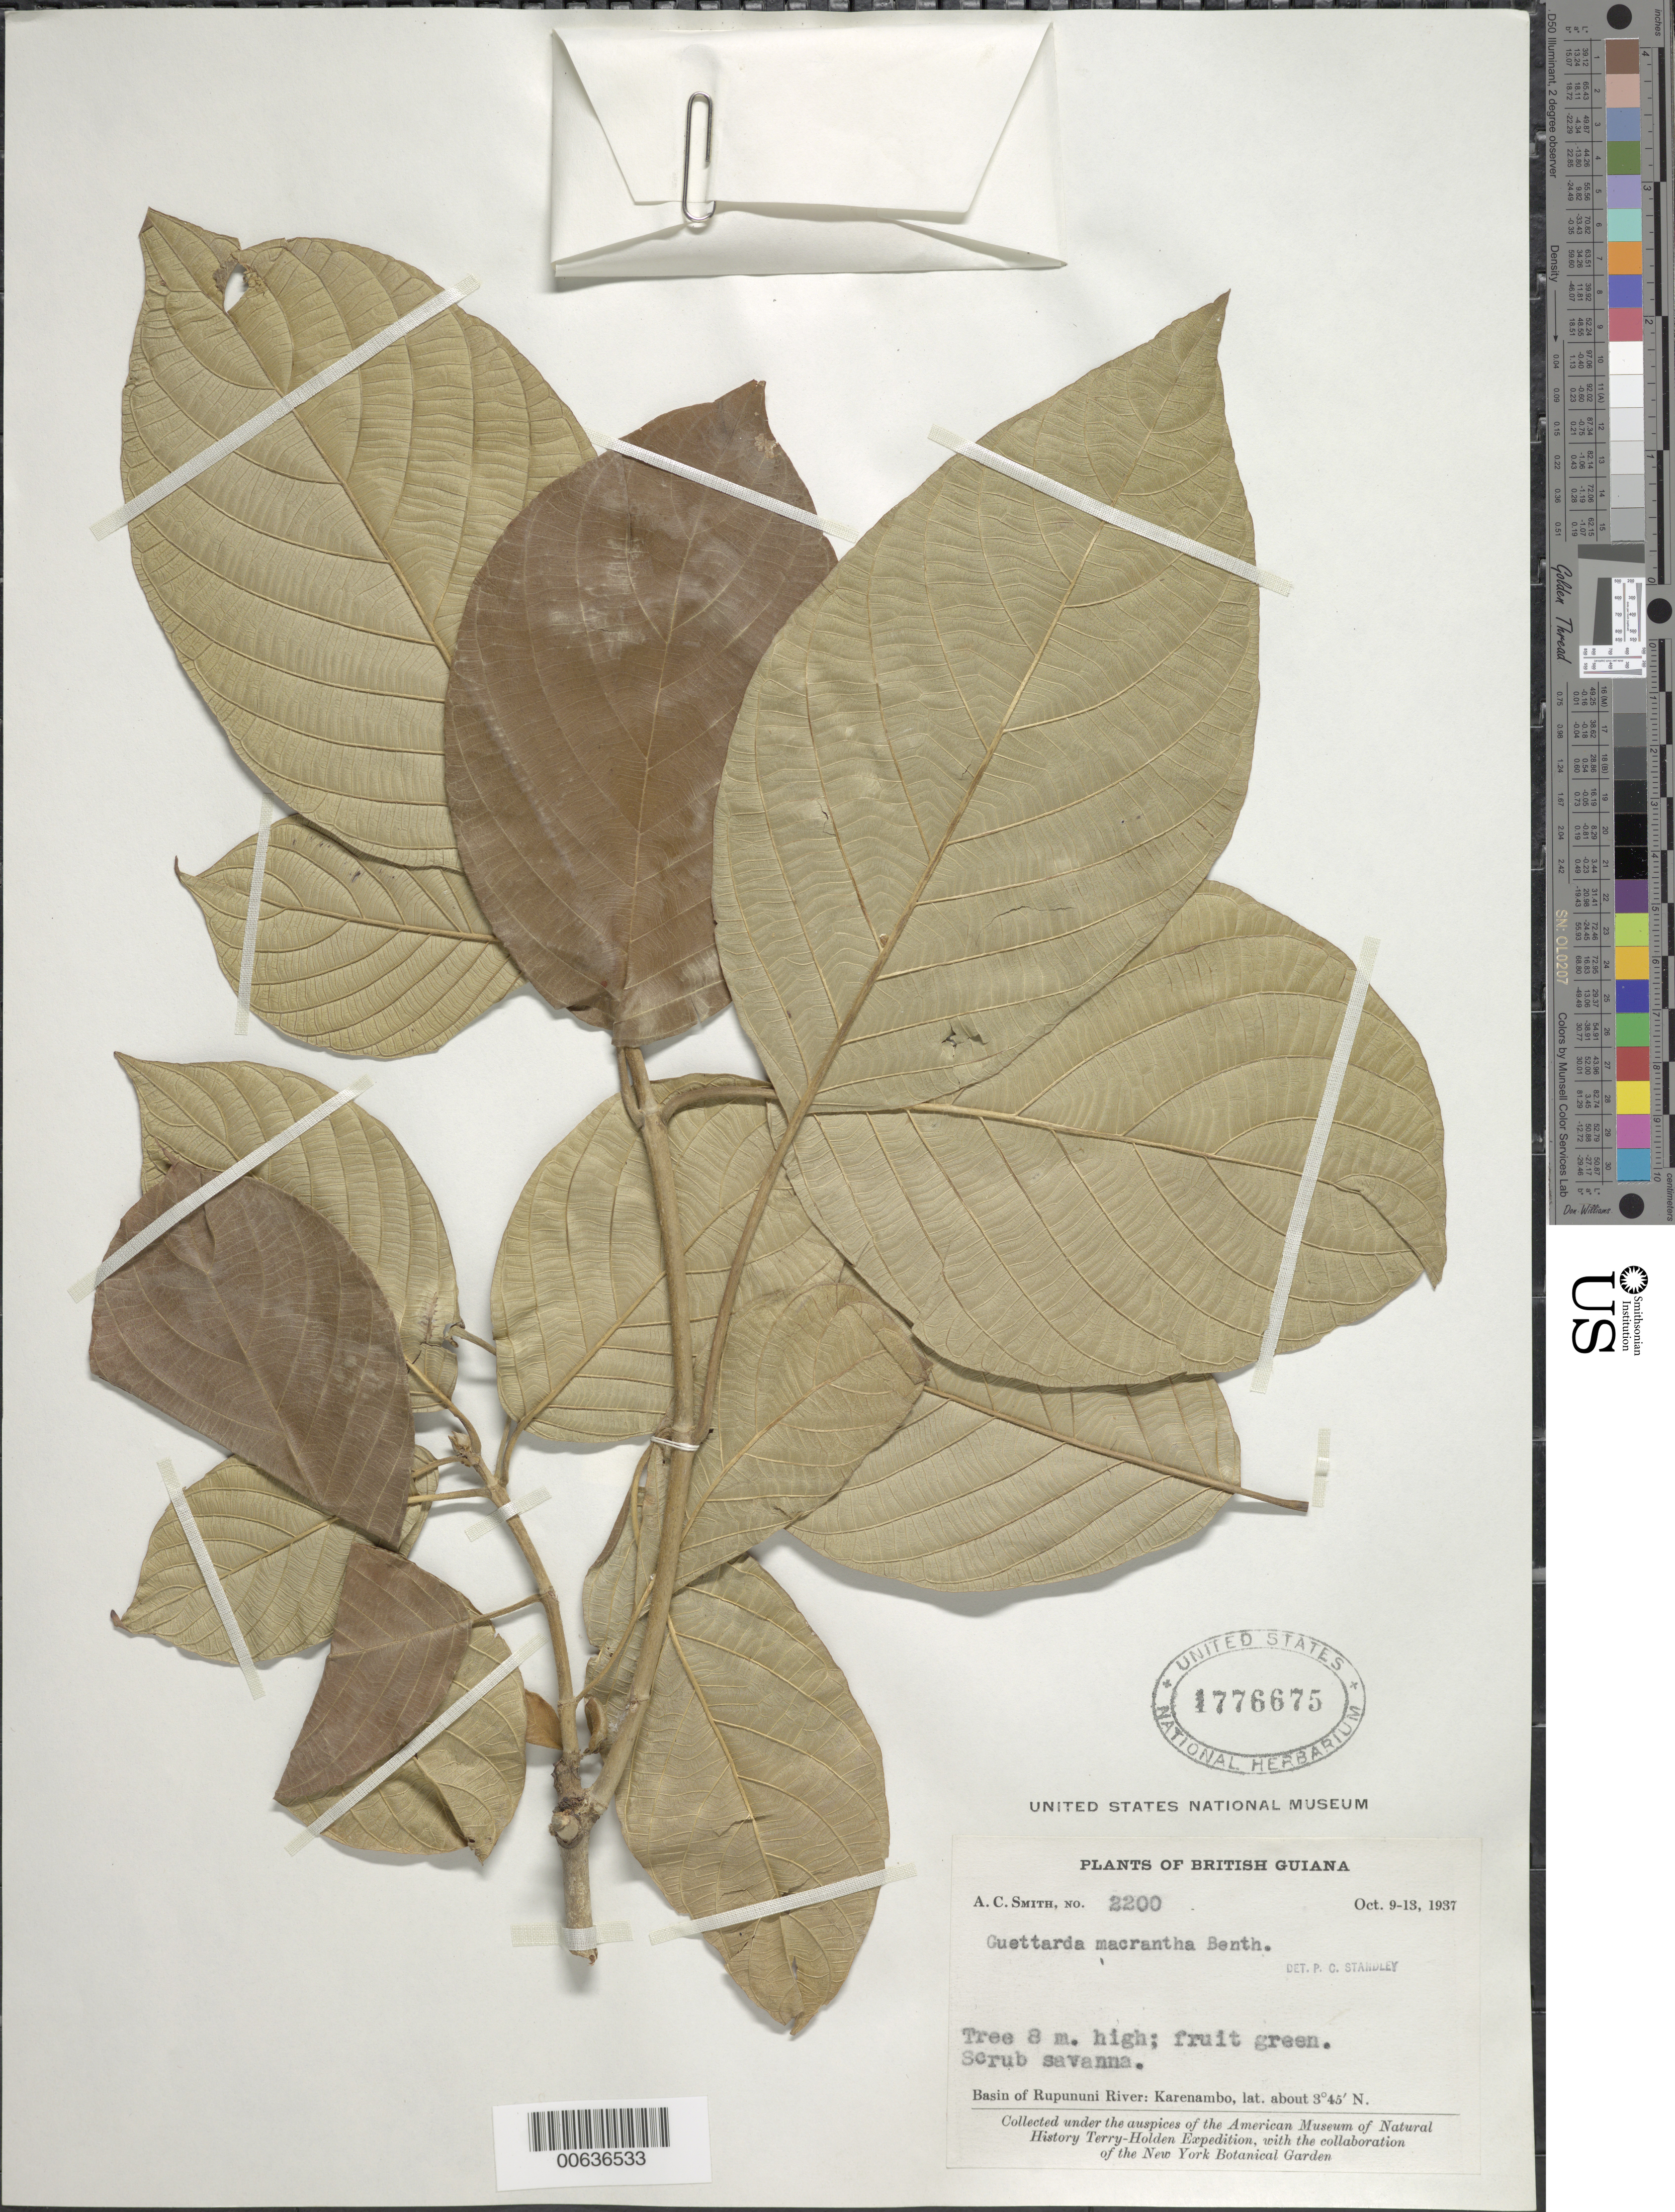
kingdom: Plantae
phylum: Tracheophyta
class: Magnoliopsida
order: Gentianales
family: Rubiaceae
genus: Guettarda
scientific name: Guettarda macrantha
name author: Benth.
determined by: Standley, Paul C.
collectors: A. C. Smith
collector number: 2200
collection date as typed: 9-Oct-37 to 13-Oct-37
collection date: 1937-10-09/1937-10-13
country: Guyana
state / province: U. Takutu-U. Essequibo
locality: Karanambo, Rupununi River basin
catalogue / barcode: US 1776675